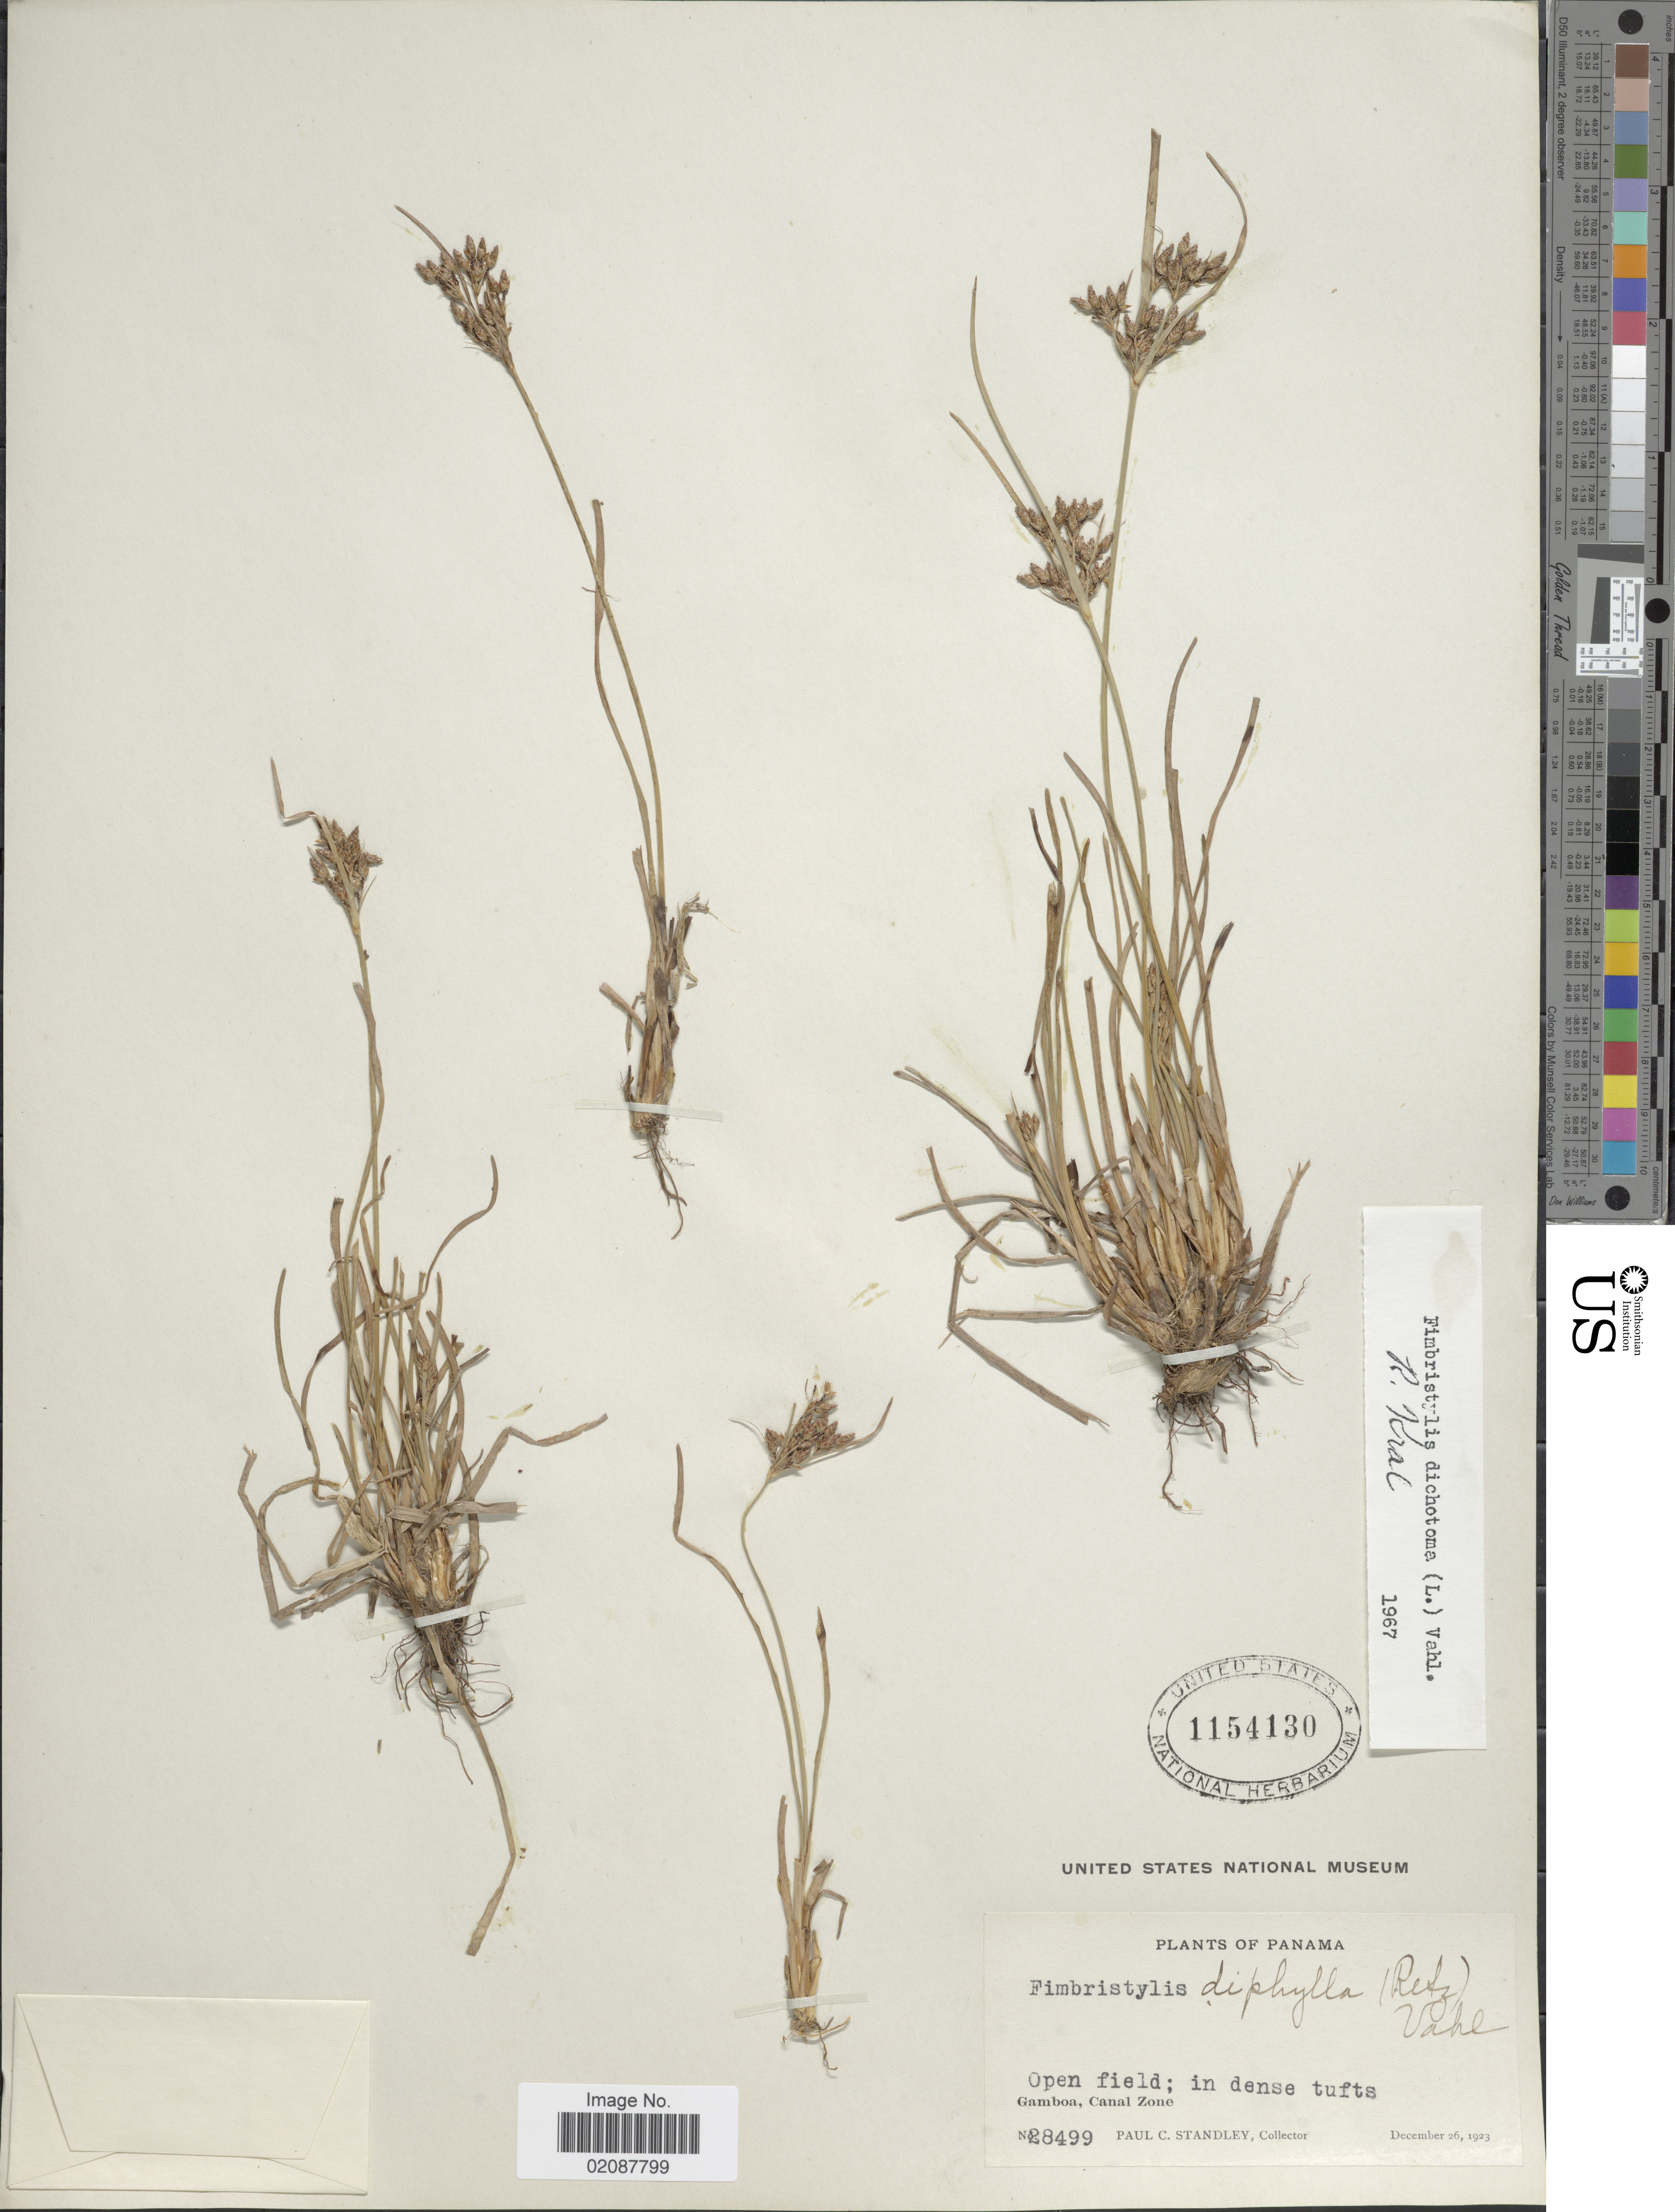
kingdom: Plantae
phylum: Tracheophyta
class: Liliopsida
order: Poales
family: Cyperaceae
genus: Fimbristylis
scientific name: Fimbristylis dichotoma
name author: (L.) Vahl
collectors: P. C. Standley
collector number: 28499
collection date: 1923-12-26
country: Panama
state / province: Colón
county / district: Canal Zone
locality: Gamboa, Canal Zone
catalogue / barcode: US 1154130